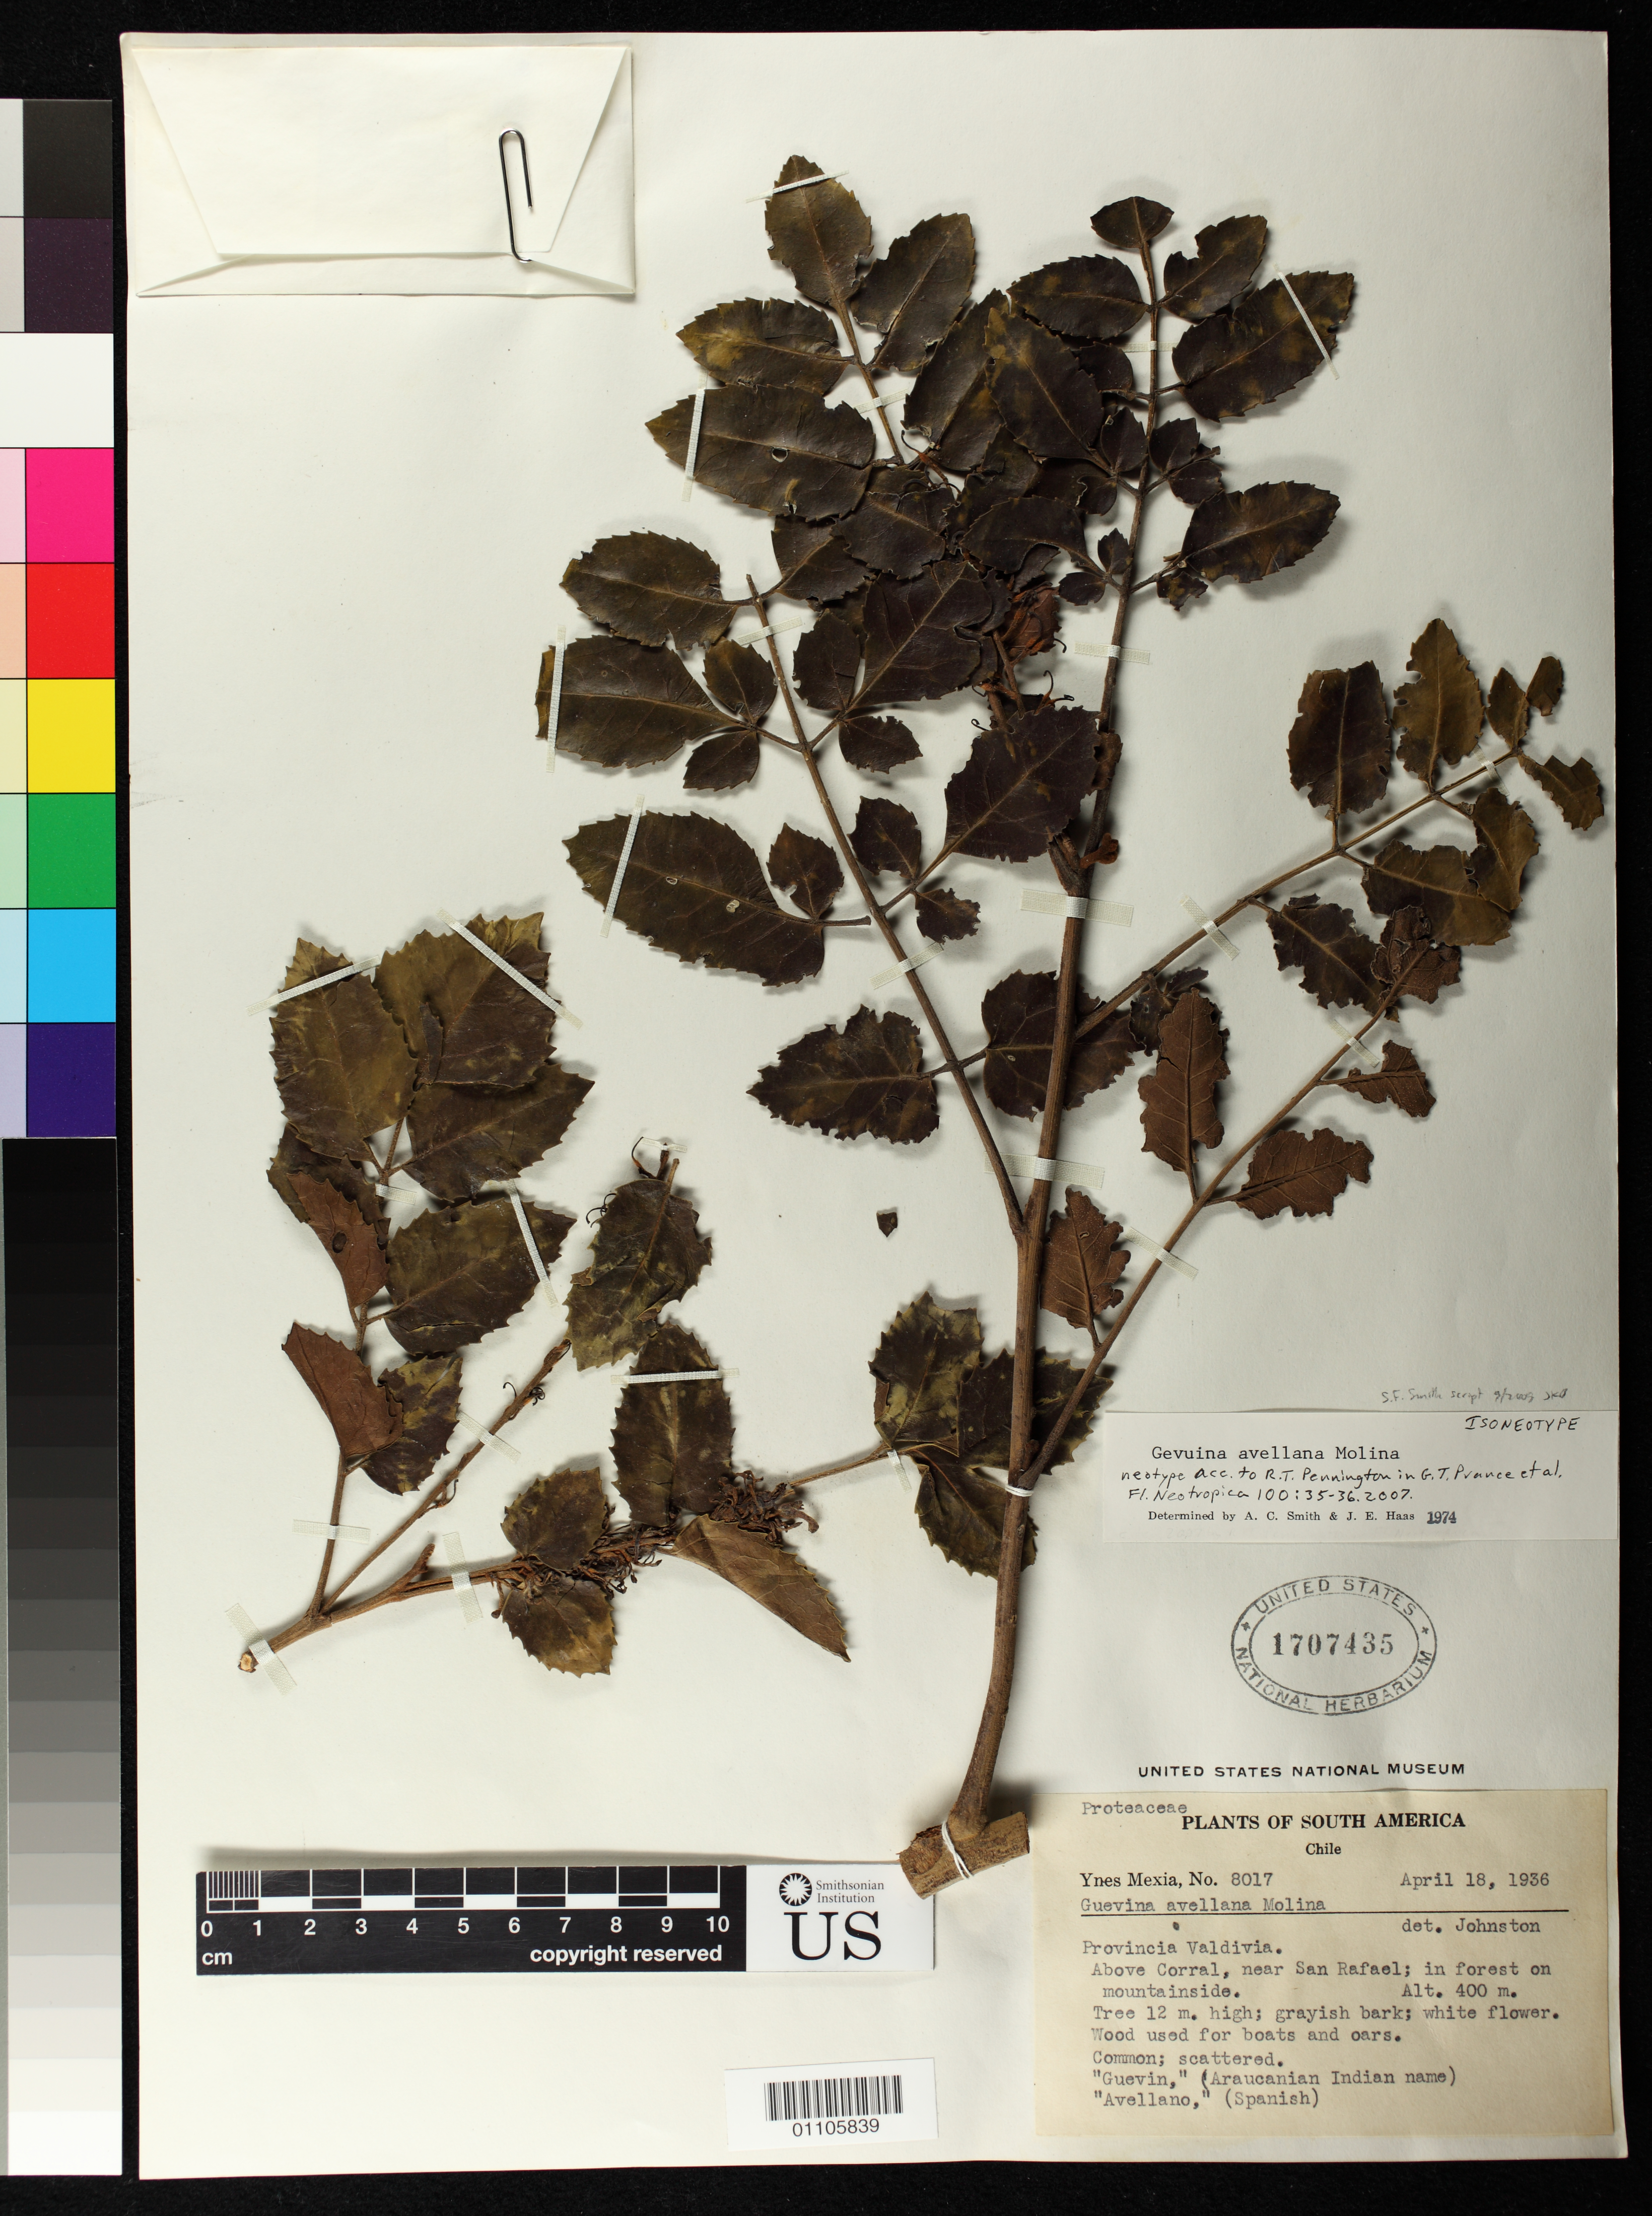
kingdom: Plantae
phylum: Tracheophyta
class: Magnoliopsida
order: Proteales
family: Proteaceae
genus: Gevuina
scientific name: Gevuina avellana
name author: Molina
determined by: Smith, A. C.; Haas, J. E.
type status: Isoneotype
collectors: Y. Mexia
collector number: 8017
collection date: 1936-04-18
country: Chile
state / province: Los Ríos (XIV)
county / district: Valdivia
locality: Provincia Valdivia. Above Corral, near San Rafael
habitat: In forest on mountainside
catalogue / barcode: US 1707435